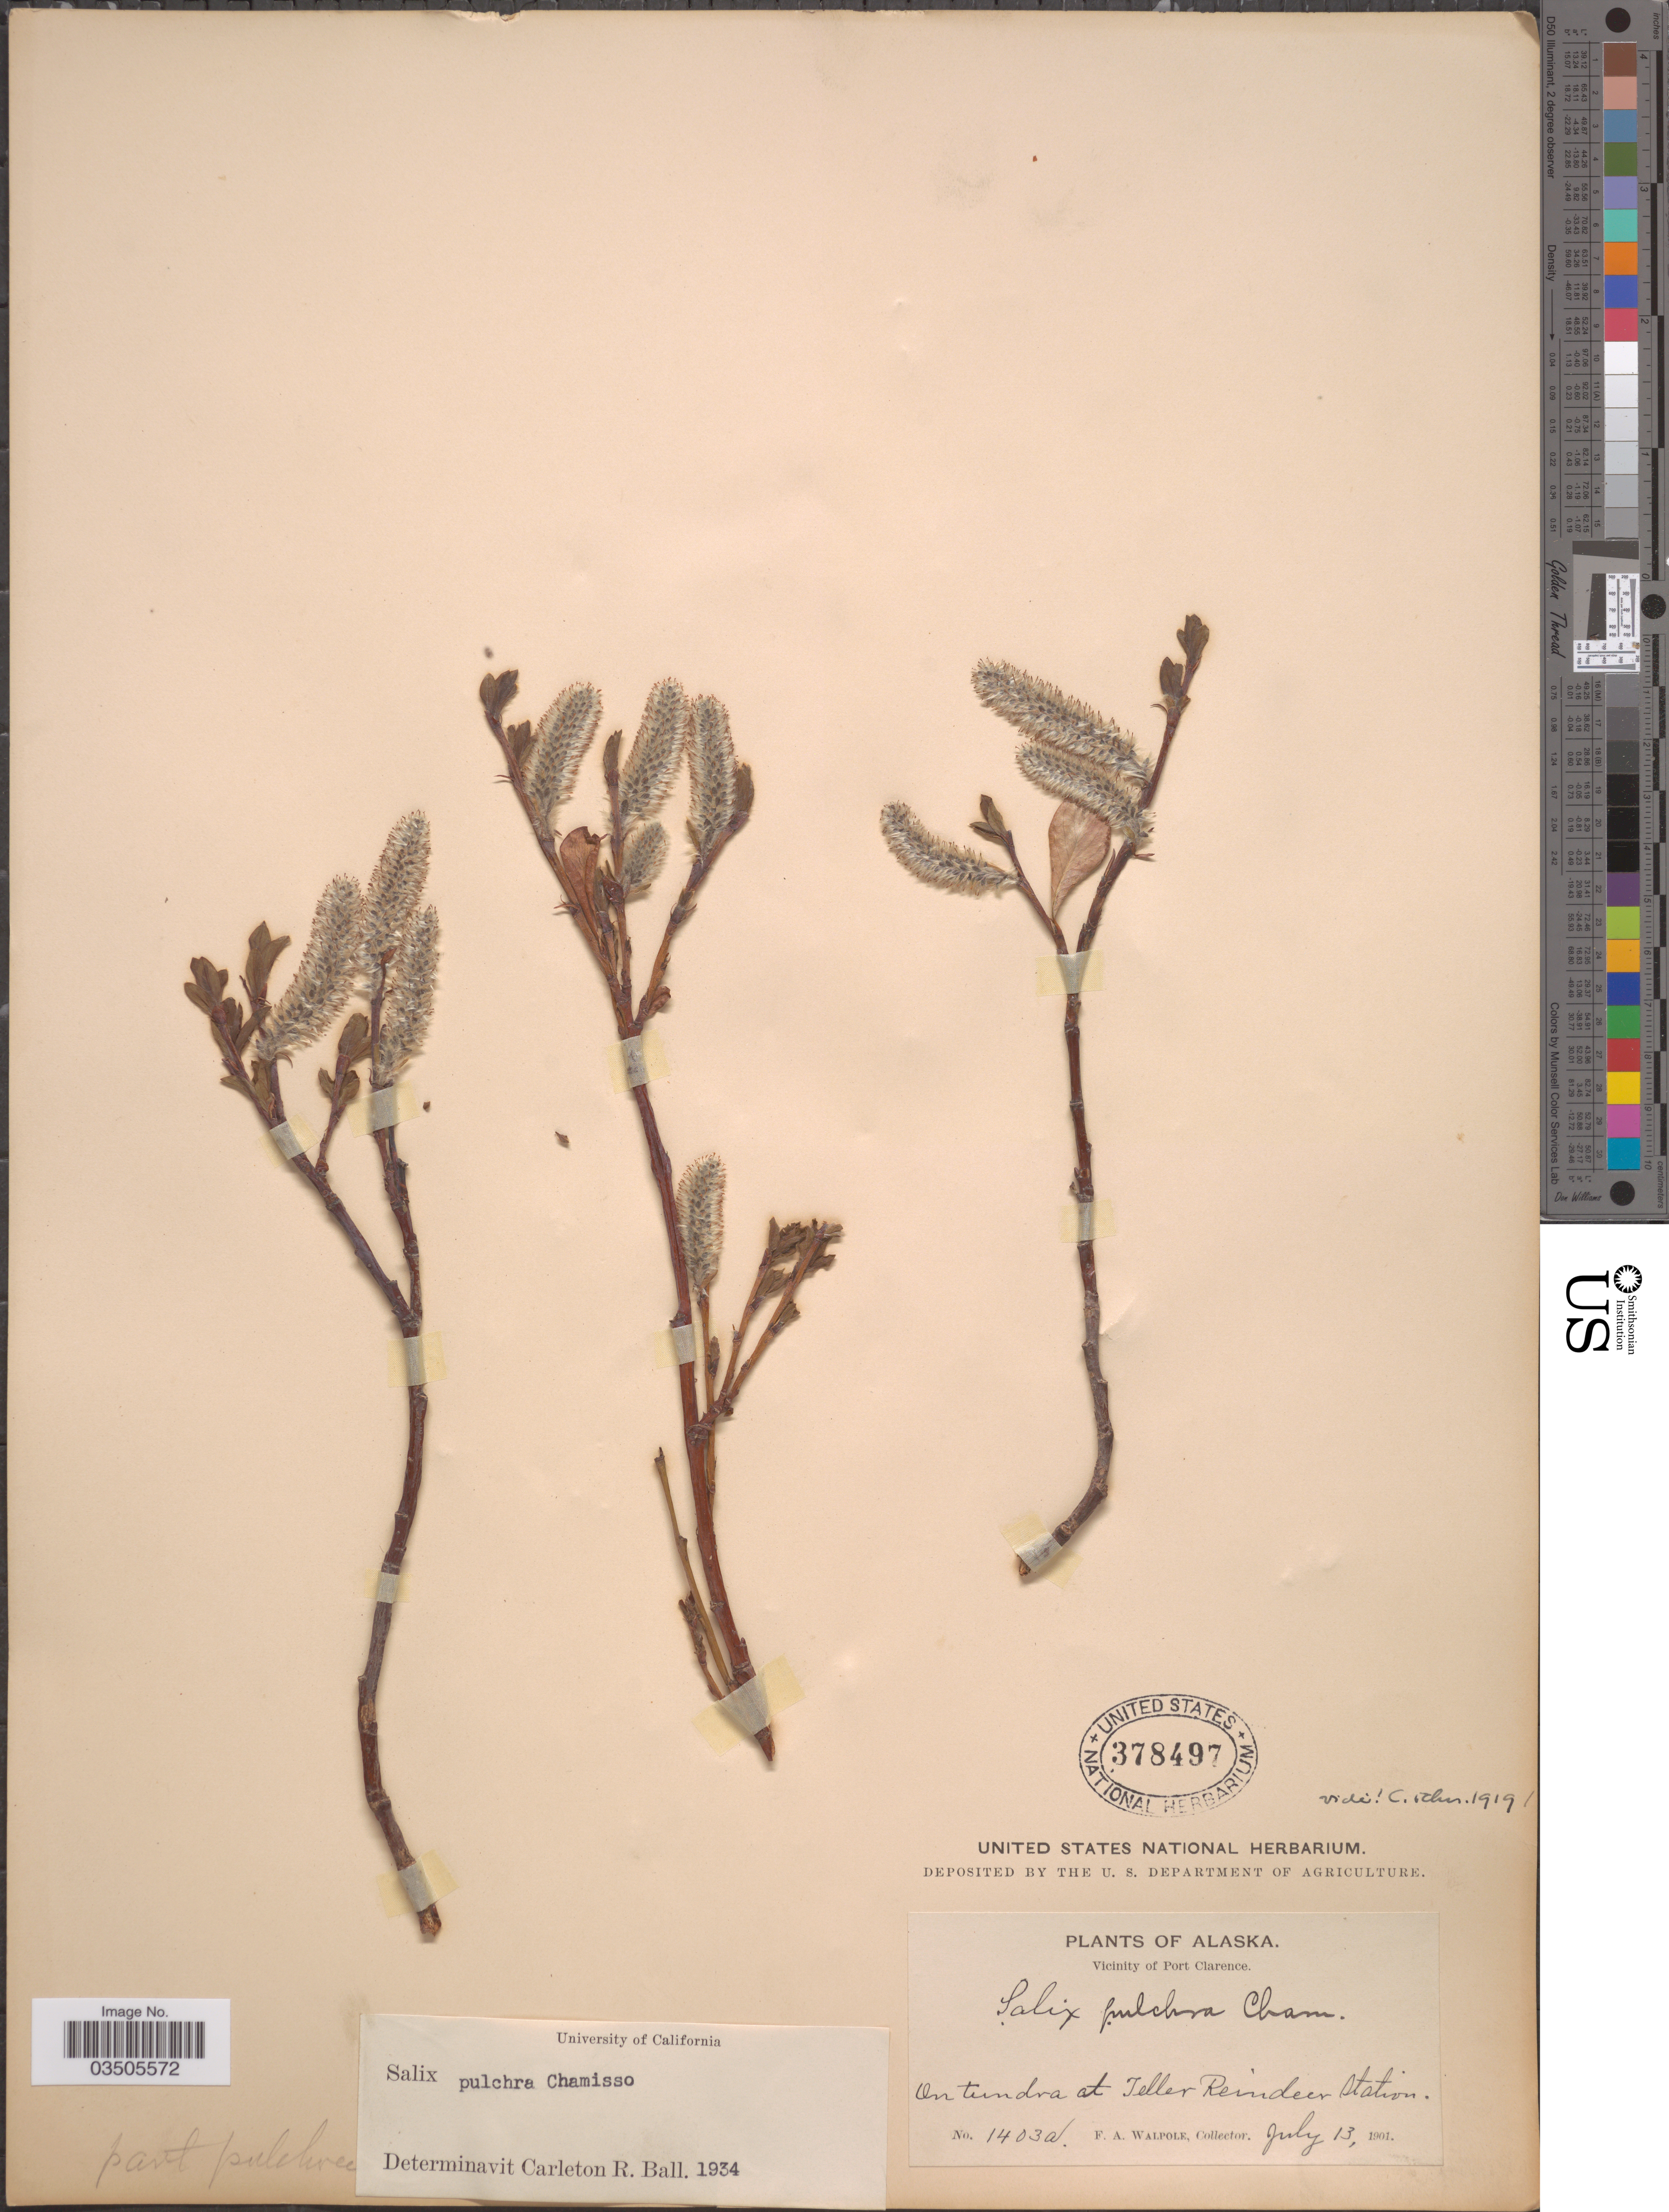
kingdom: Plantae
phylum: Tracheophyta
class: Magnoliopsida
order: Malpighiales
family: Salicaceae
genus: Salix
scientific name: Salix pulchra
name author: Cham.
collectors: F. Walpole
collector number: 1403a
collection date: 1901-07-13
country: United States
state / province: Alaska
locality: Vicinity of Port Clarence. On tundra at Teller Reindeer Station.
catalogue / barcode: US 378497